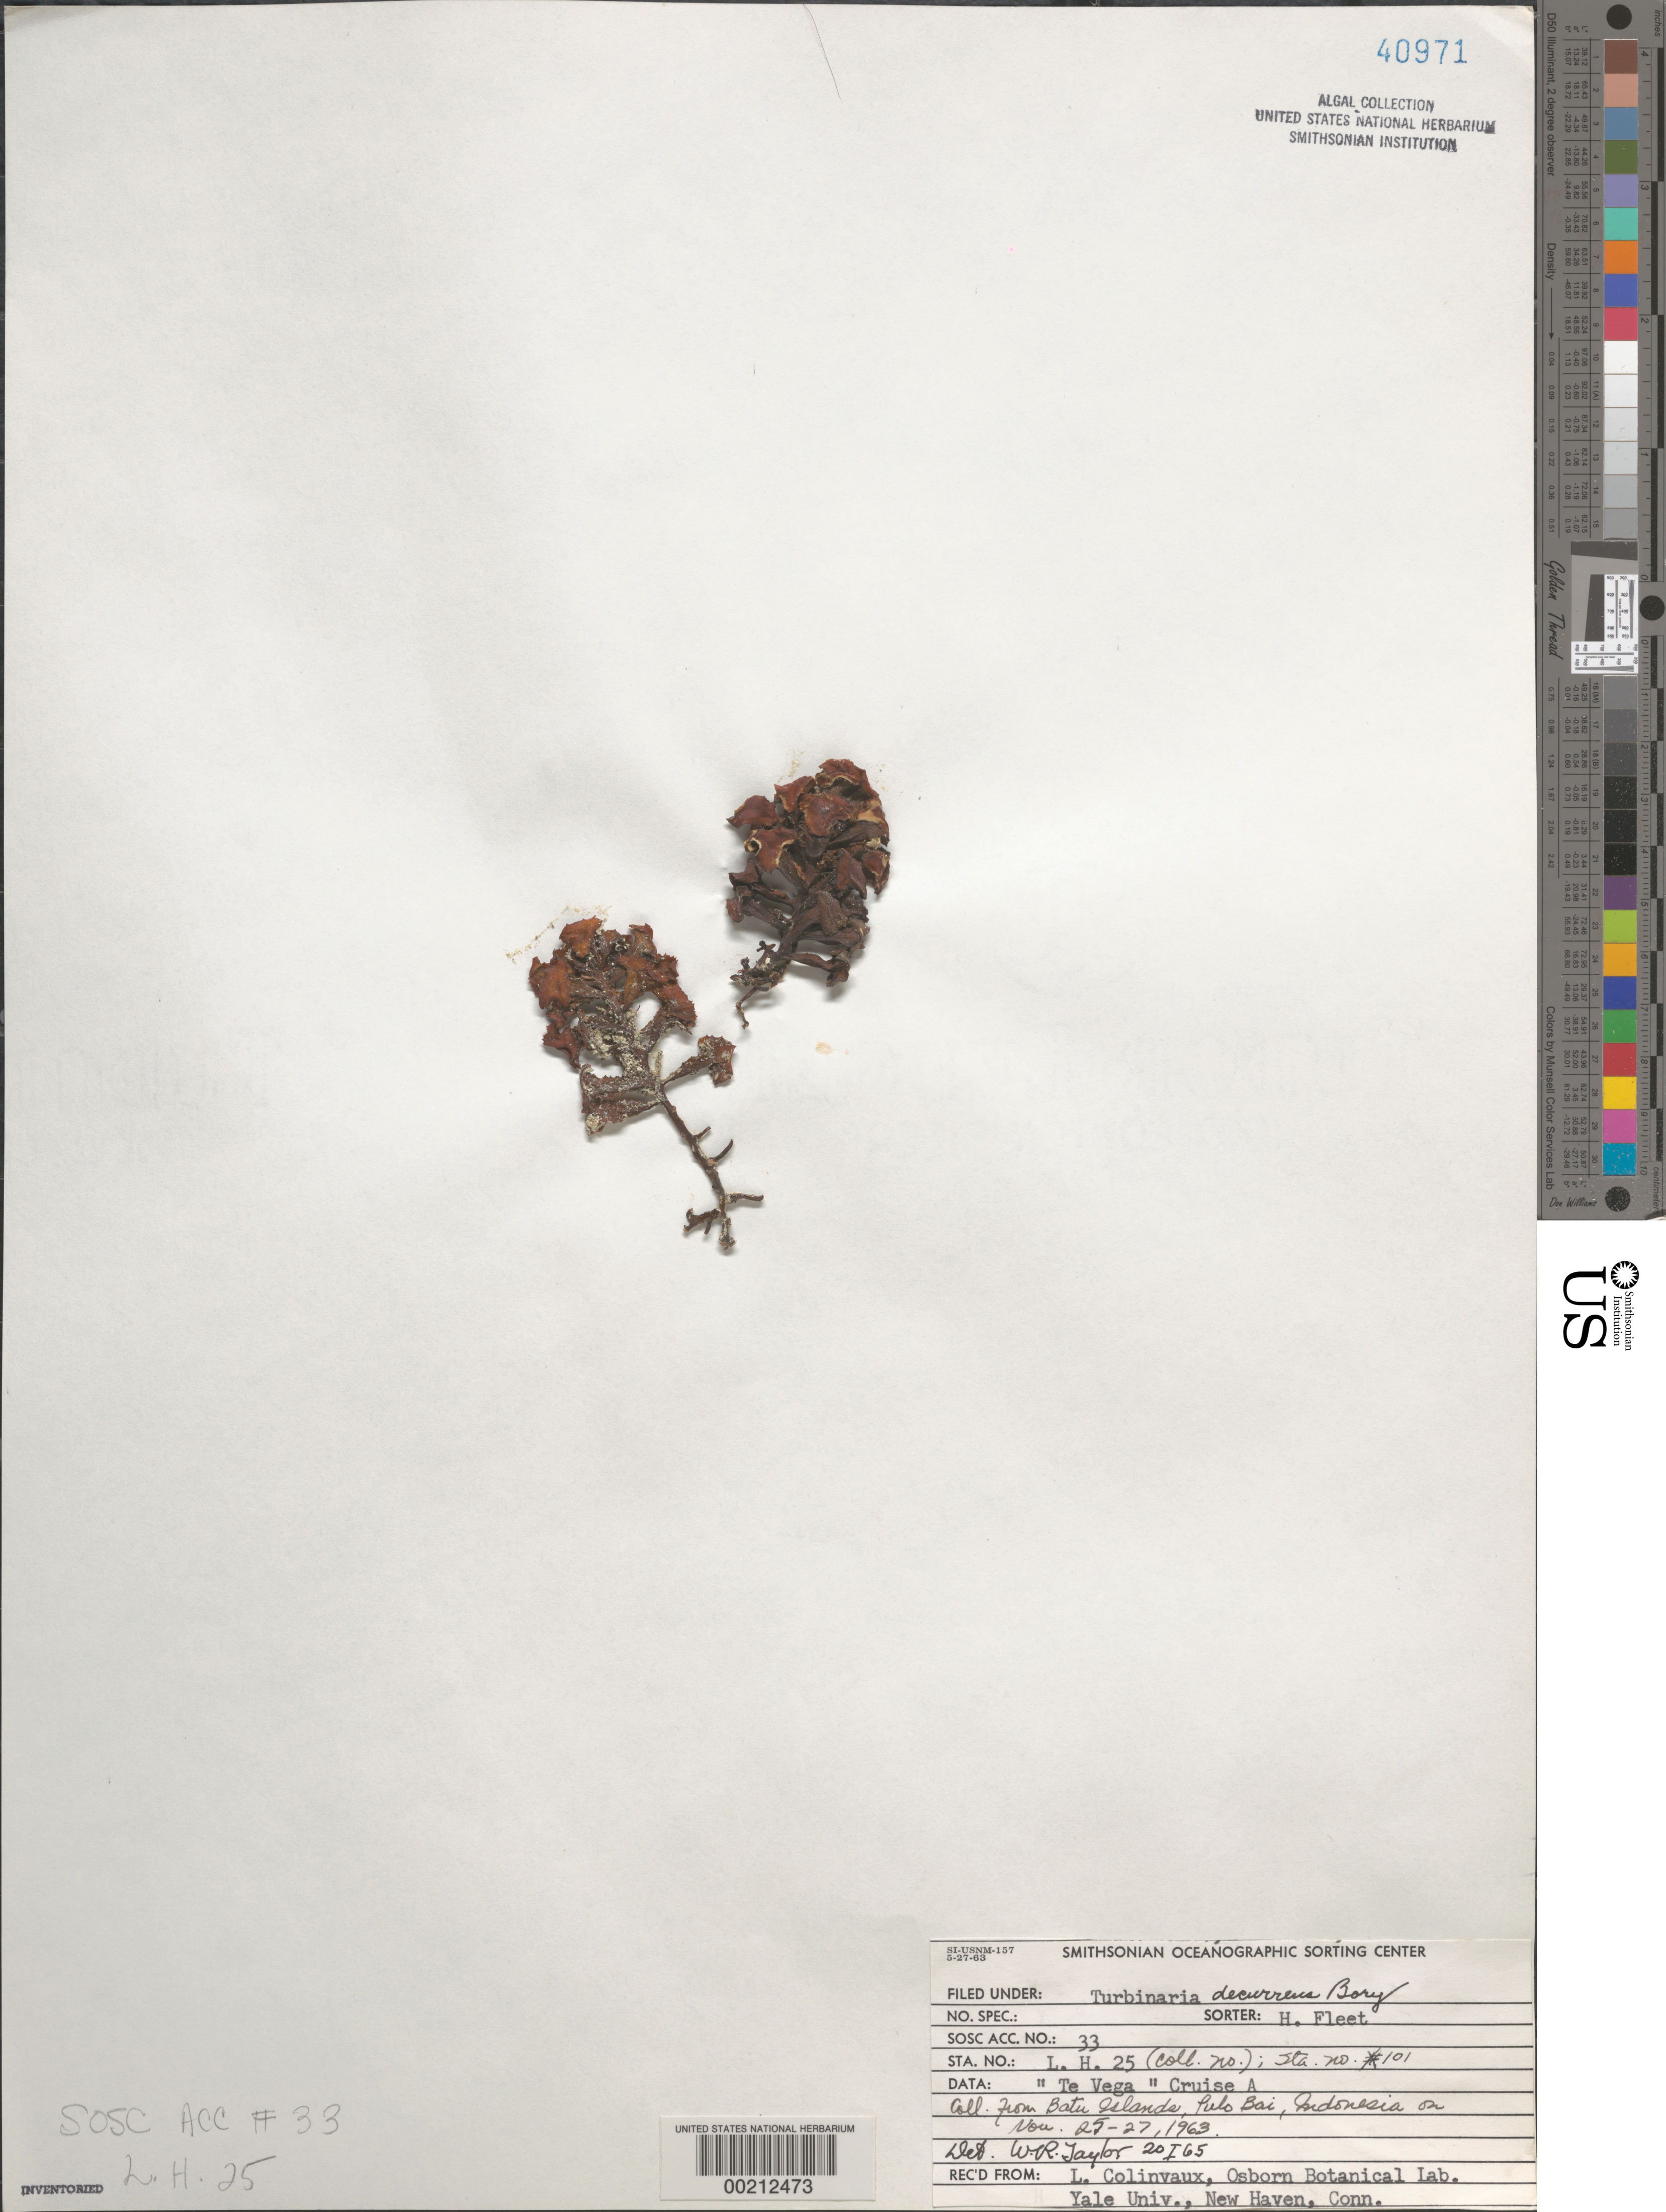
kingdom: Chromista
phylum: Ochrophyta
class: Phaeophyceae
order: Fucales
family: Sargassaceae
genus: Turbinaria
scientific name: Turbinaria decurrens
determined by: Taylor, William R.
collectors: L. Hillis-Colinvaux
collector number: Lh-25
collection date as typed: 25 Nov 1963 TO 27 Nov 1963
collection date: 1963-11-25/1963-11-27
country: Indonesia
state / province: Sumatra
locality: Pulo bai, batu islands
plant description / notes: Te Vega, Cruise A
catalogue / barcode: US 40971